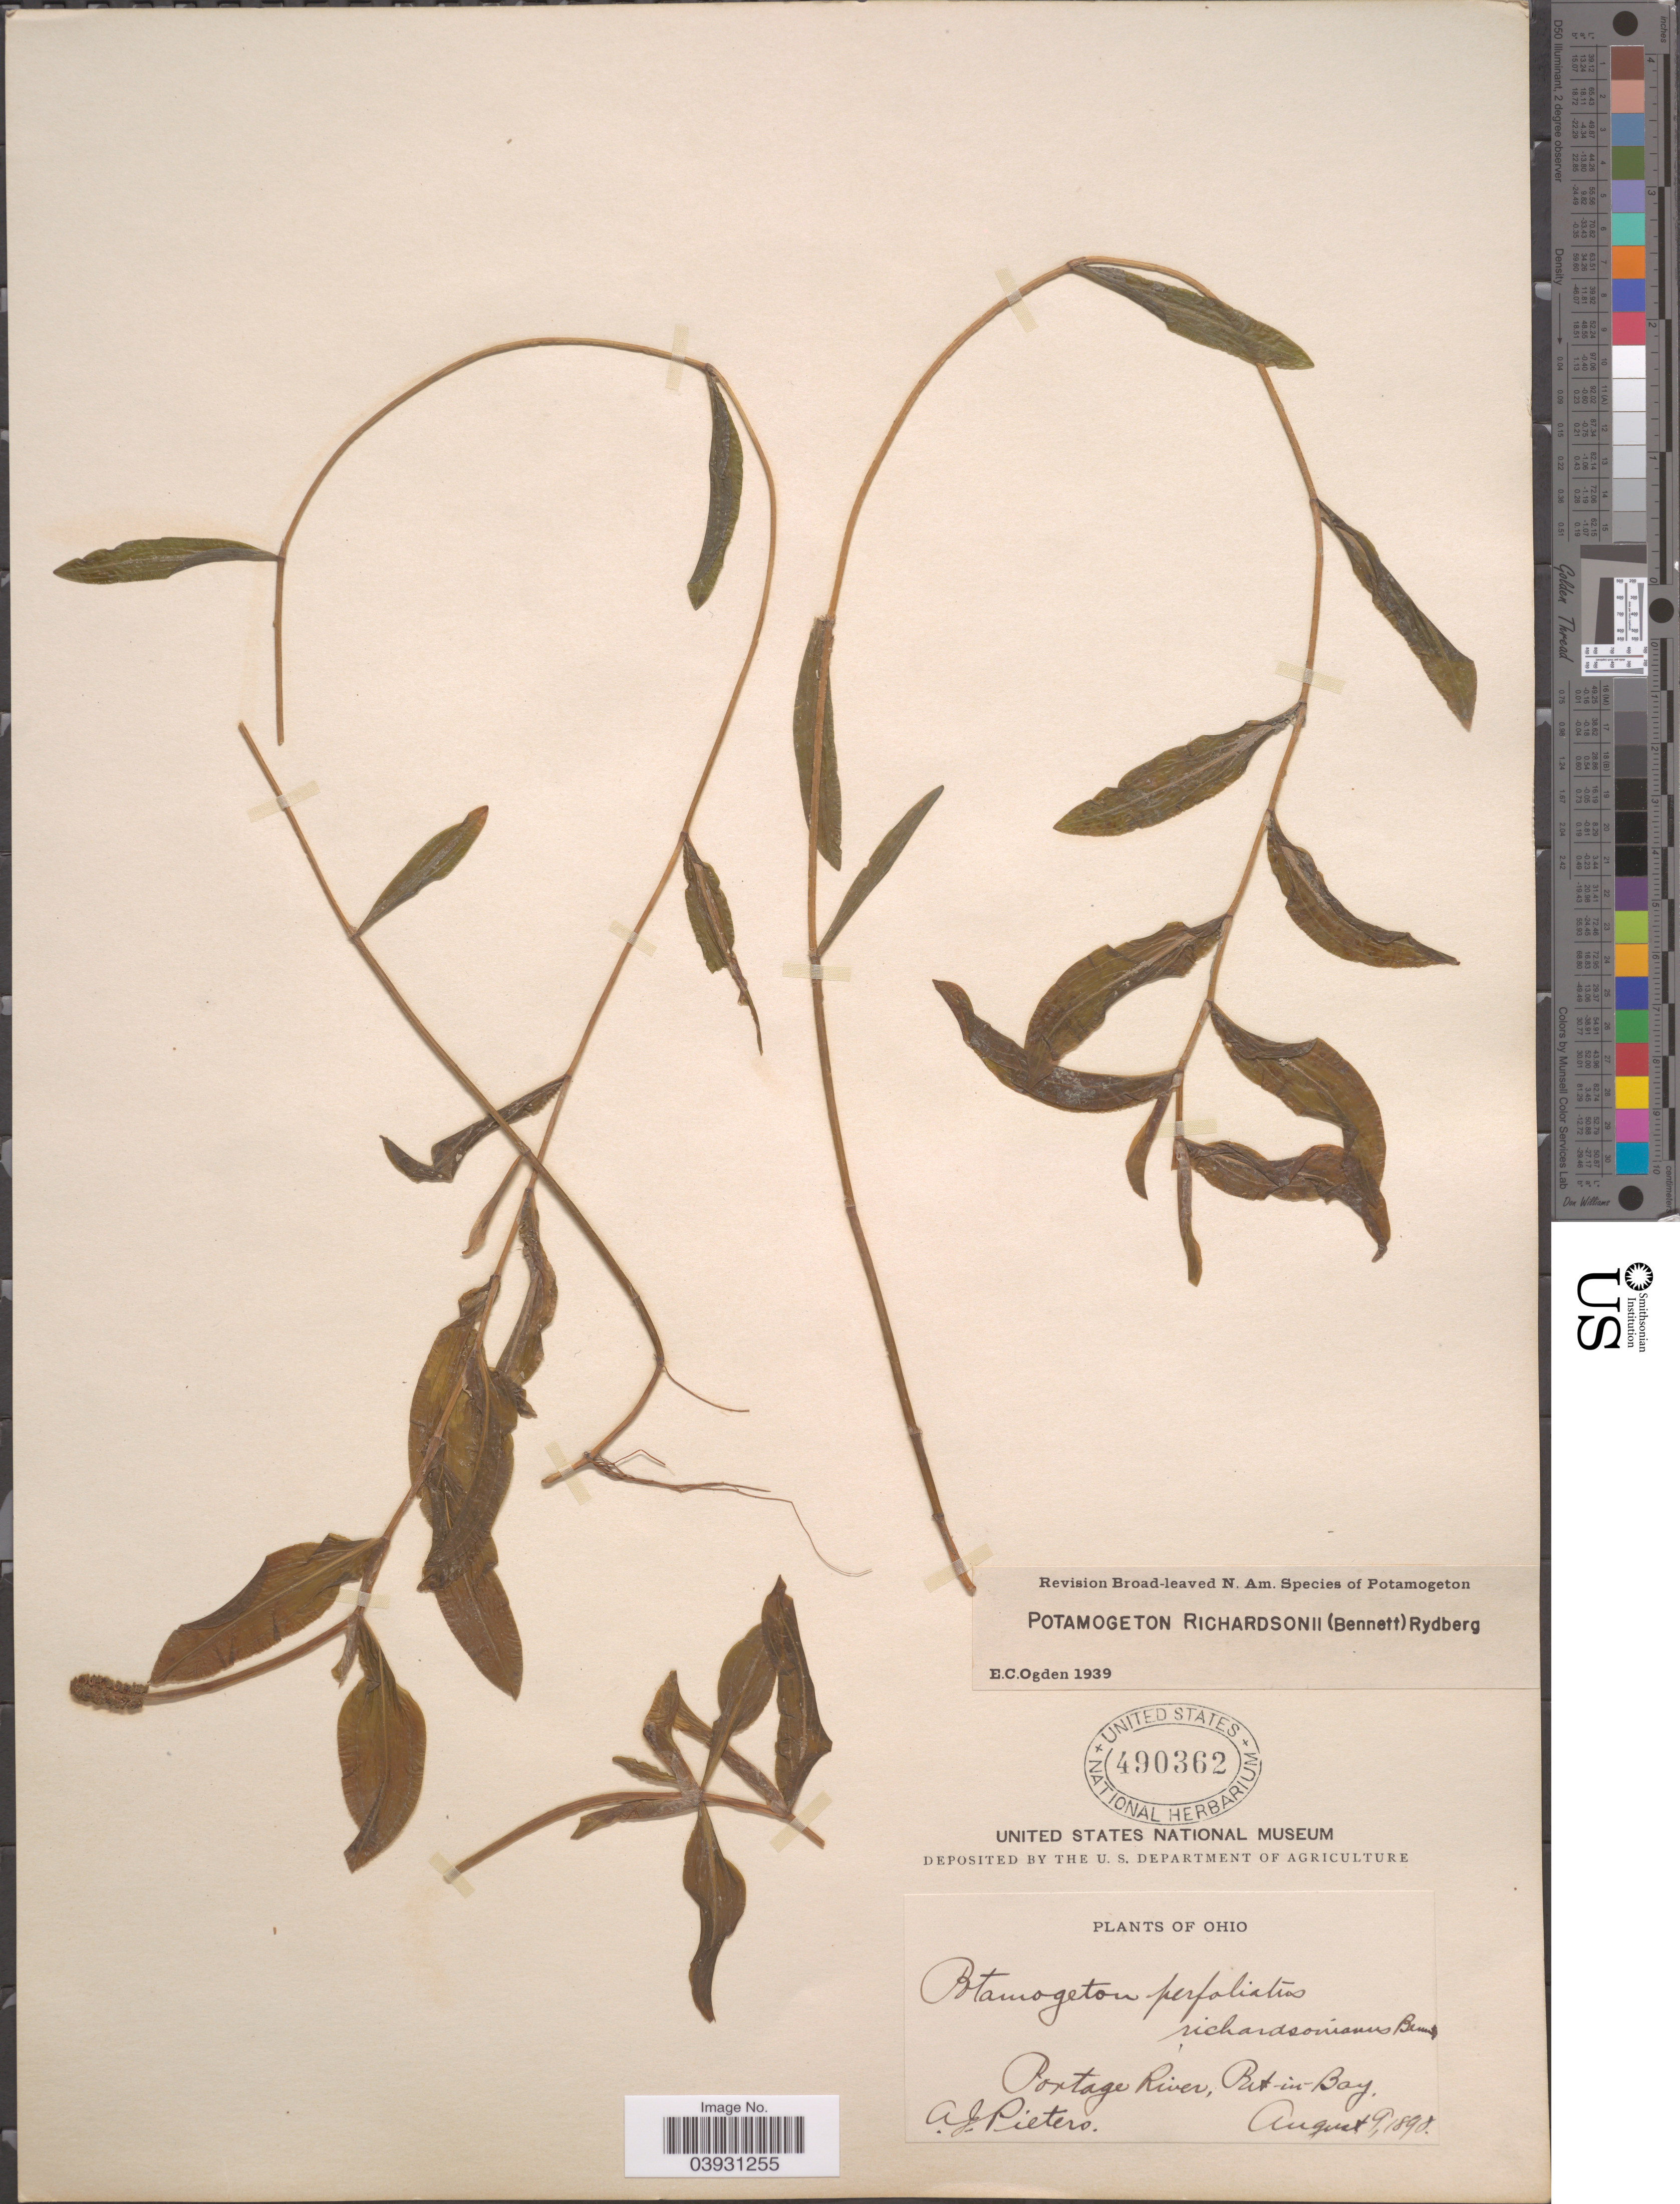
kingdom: Plantae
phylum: Tracheophyta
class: Liliopsida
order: Alismatales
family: Potamogetonaceae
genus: Potamogeton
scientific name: Potamogeton richardsonii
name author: (A.W. Benn.) Rydb.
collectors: A. Pieters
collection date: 1898-08-09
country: United States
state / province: Ohio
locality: Portage River, Put-in-Bay.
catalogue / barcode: US 490362